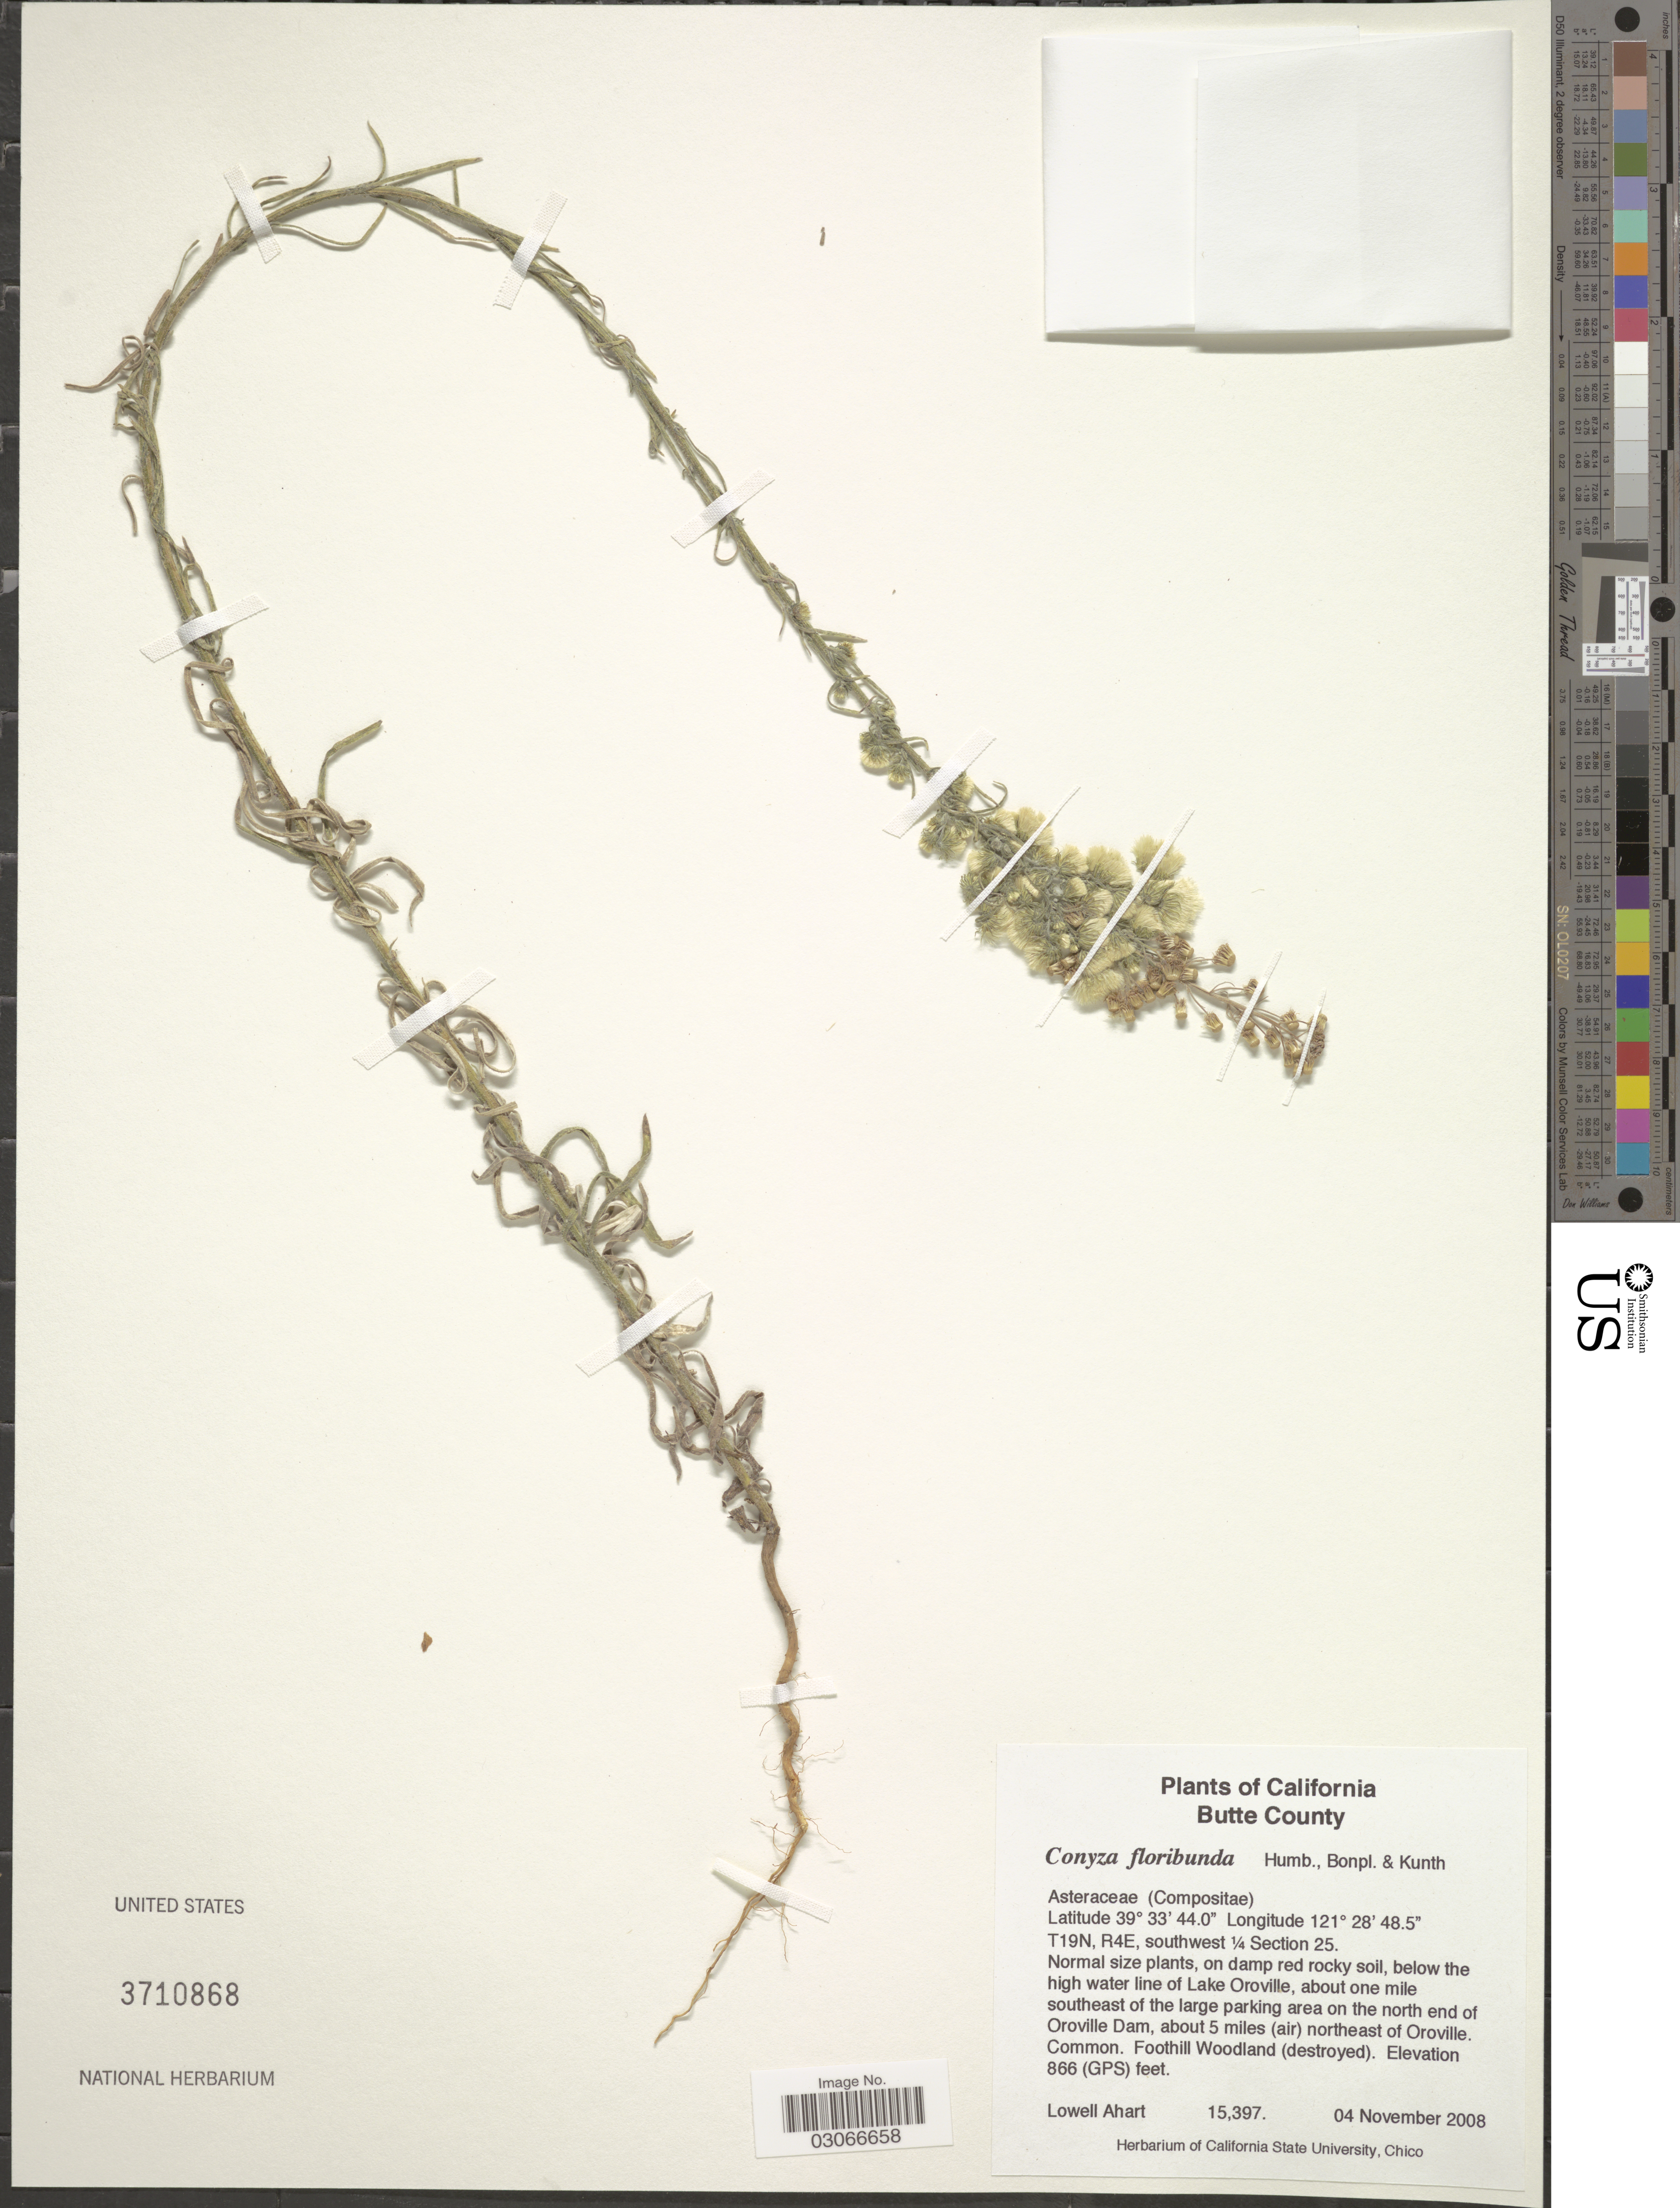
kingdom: Plantae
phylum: Tracheophyta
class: Magnoliopsida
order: Asterales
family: Asteraceae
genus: Conyza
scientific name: Conyza floribunda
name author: Kunth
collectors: L. Ahart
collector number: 15397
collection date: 2008-11-04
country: United States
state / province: California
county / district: Butte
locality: Butte County. T19N, R4E, southwest 1/4 Section 25. Below the high water line of Lake Oroville, about one mile southeast of the large parking area on the north end of Oroville Dam, about 5 miles (air) northeast of Oroville.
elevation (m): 264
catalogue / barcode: US 3710868